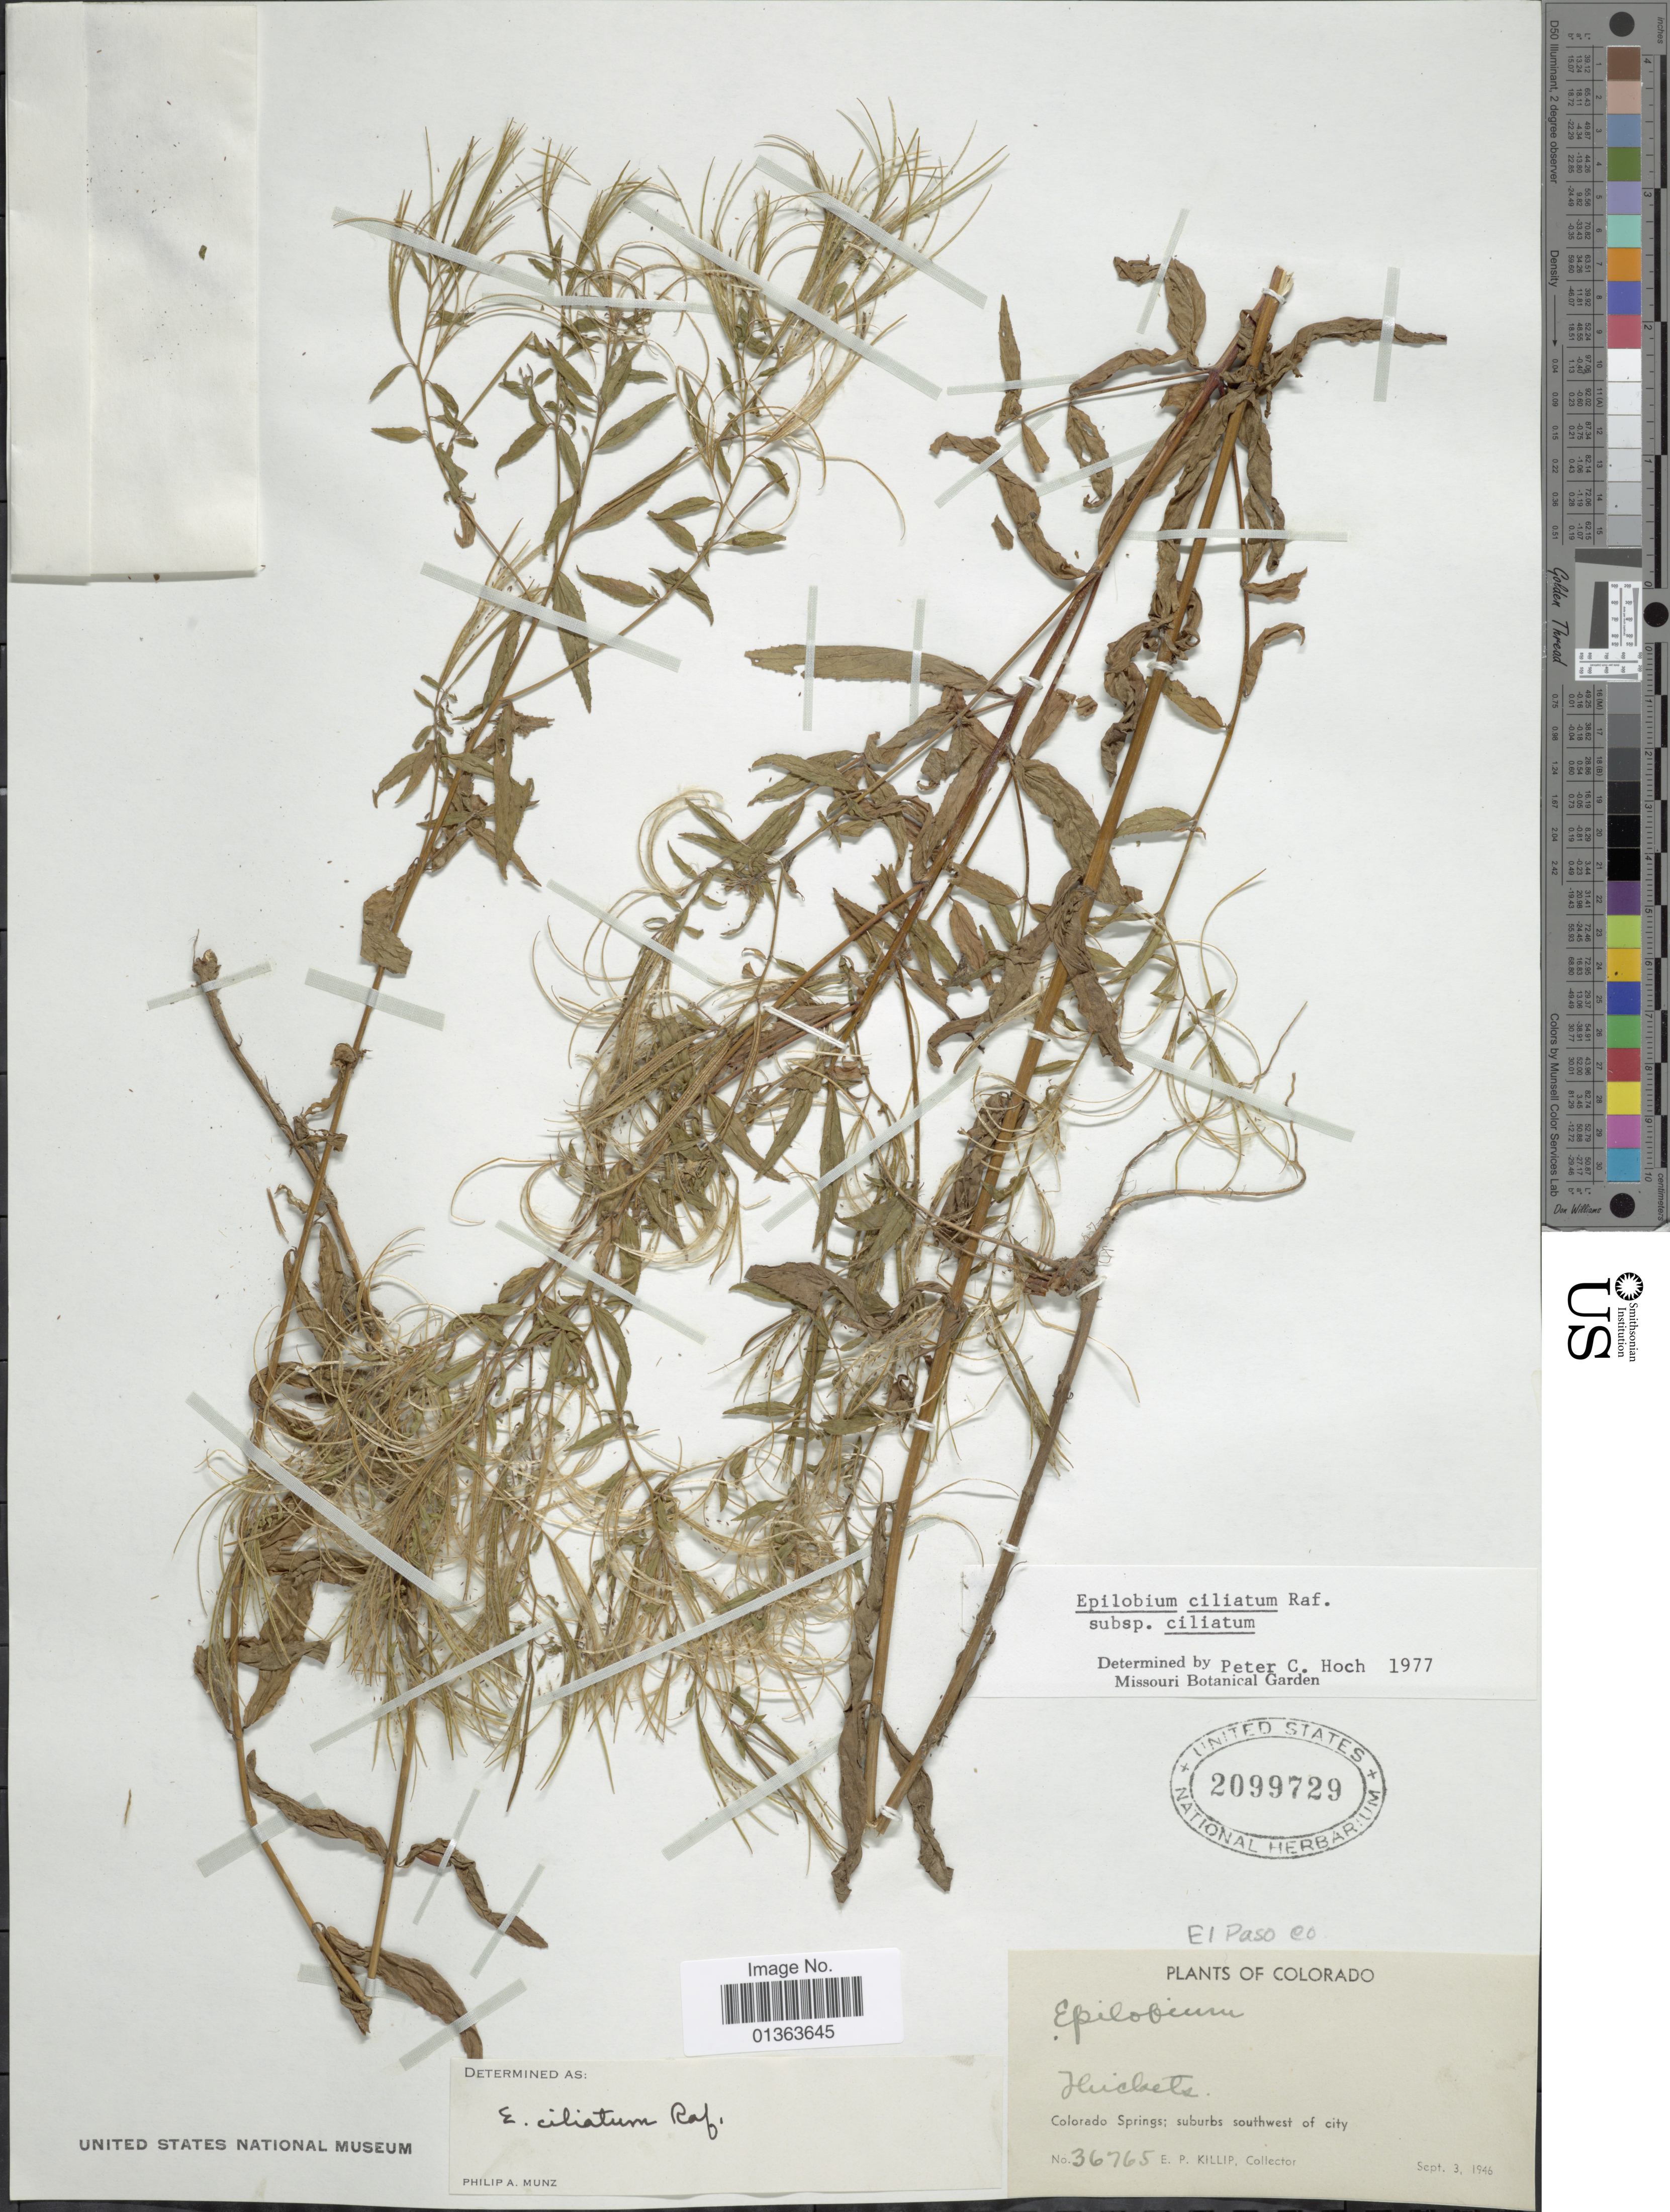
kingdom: Plantae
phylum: Tracheophyta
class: Magnoliopsida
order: Myrtales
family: Onagraceae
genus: Epilobium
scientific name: Epilobium ciliatum subsp. ciliatum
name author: Raf.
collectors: E. P. Killip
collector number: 36765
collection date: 1946-09-03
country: United States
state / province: Colorado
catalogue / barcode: US 2099729